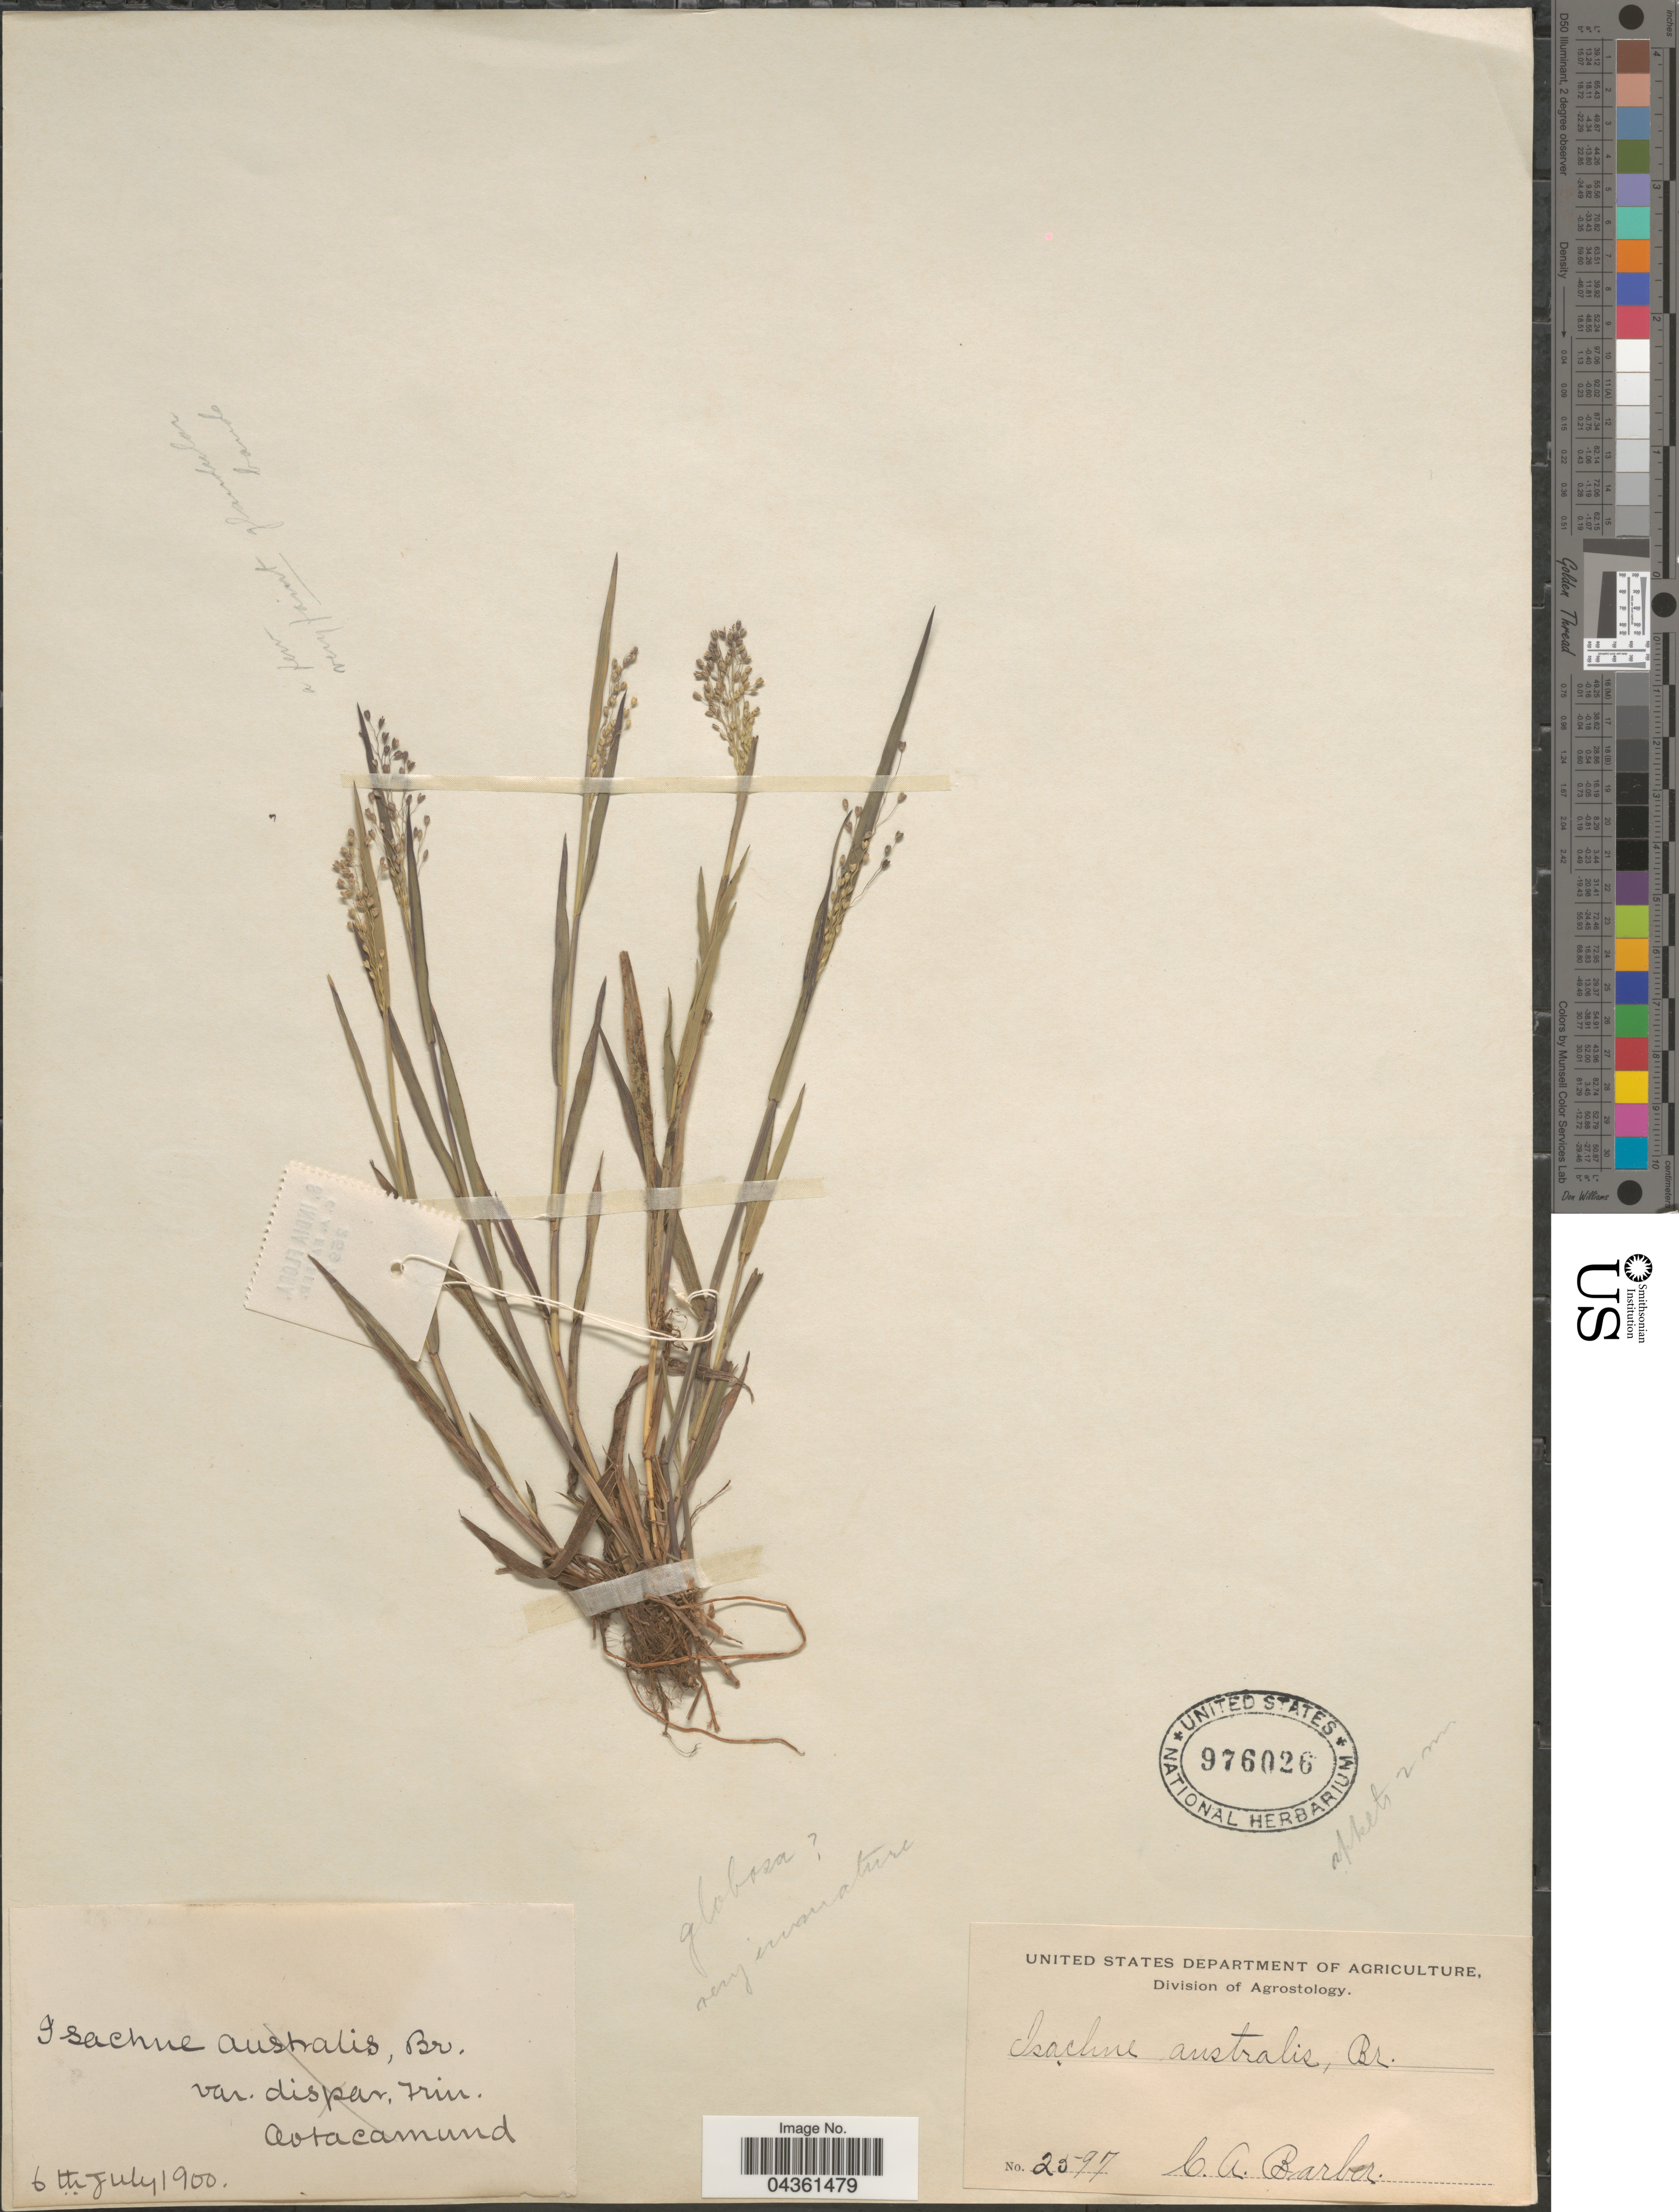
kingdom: Plantae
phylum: Tracheophyta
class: Liliopsida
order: Poales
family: Poaceae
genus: Isachne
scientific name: Isachne globosa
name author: (Thunb.) Kuntze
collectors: C. Barber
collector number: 2597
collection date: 1900-07-06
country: India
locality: Ootacamund.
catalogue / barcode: US 976026